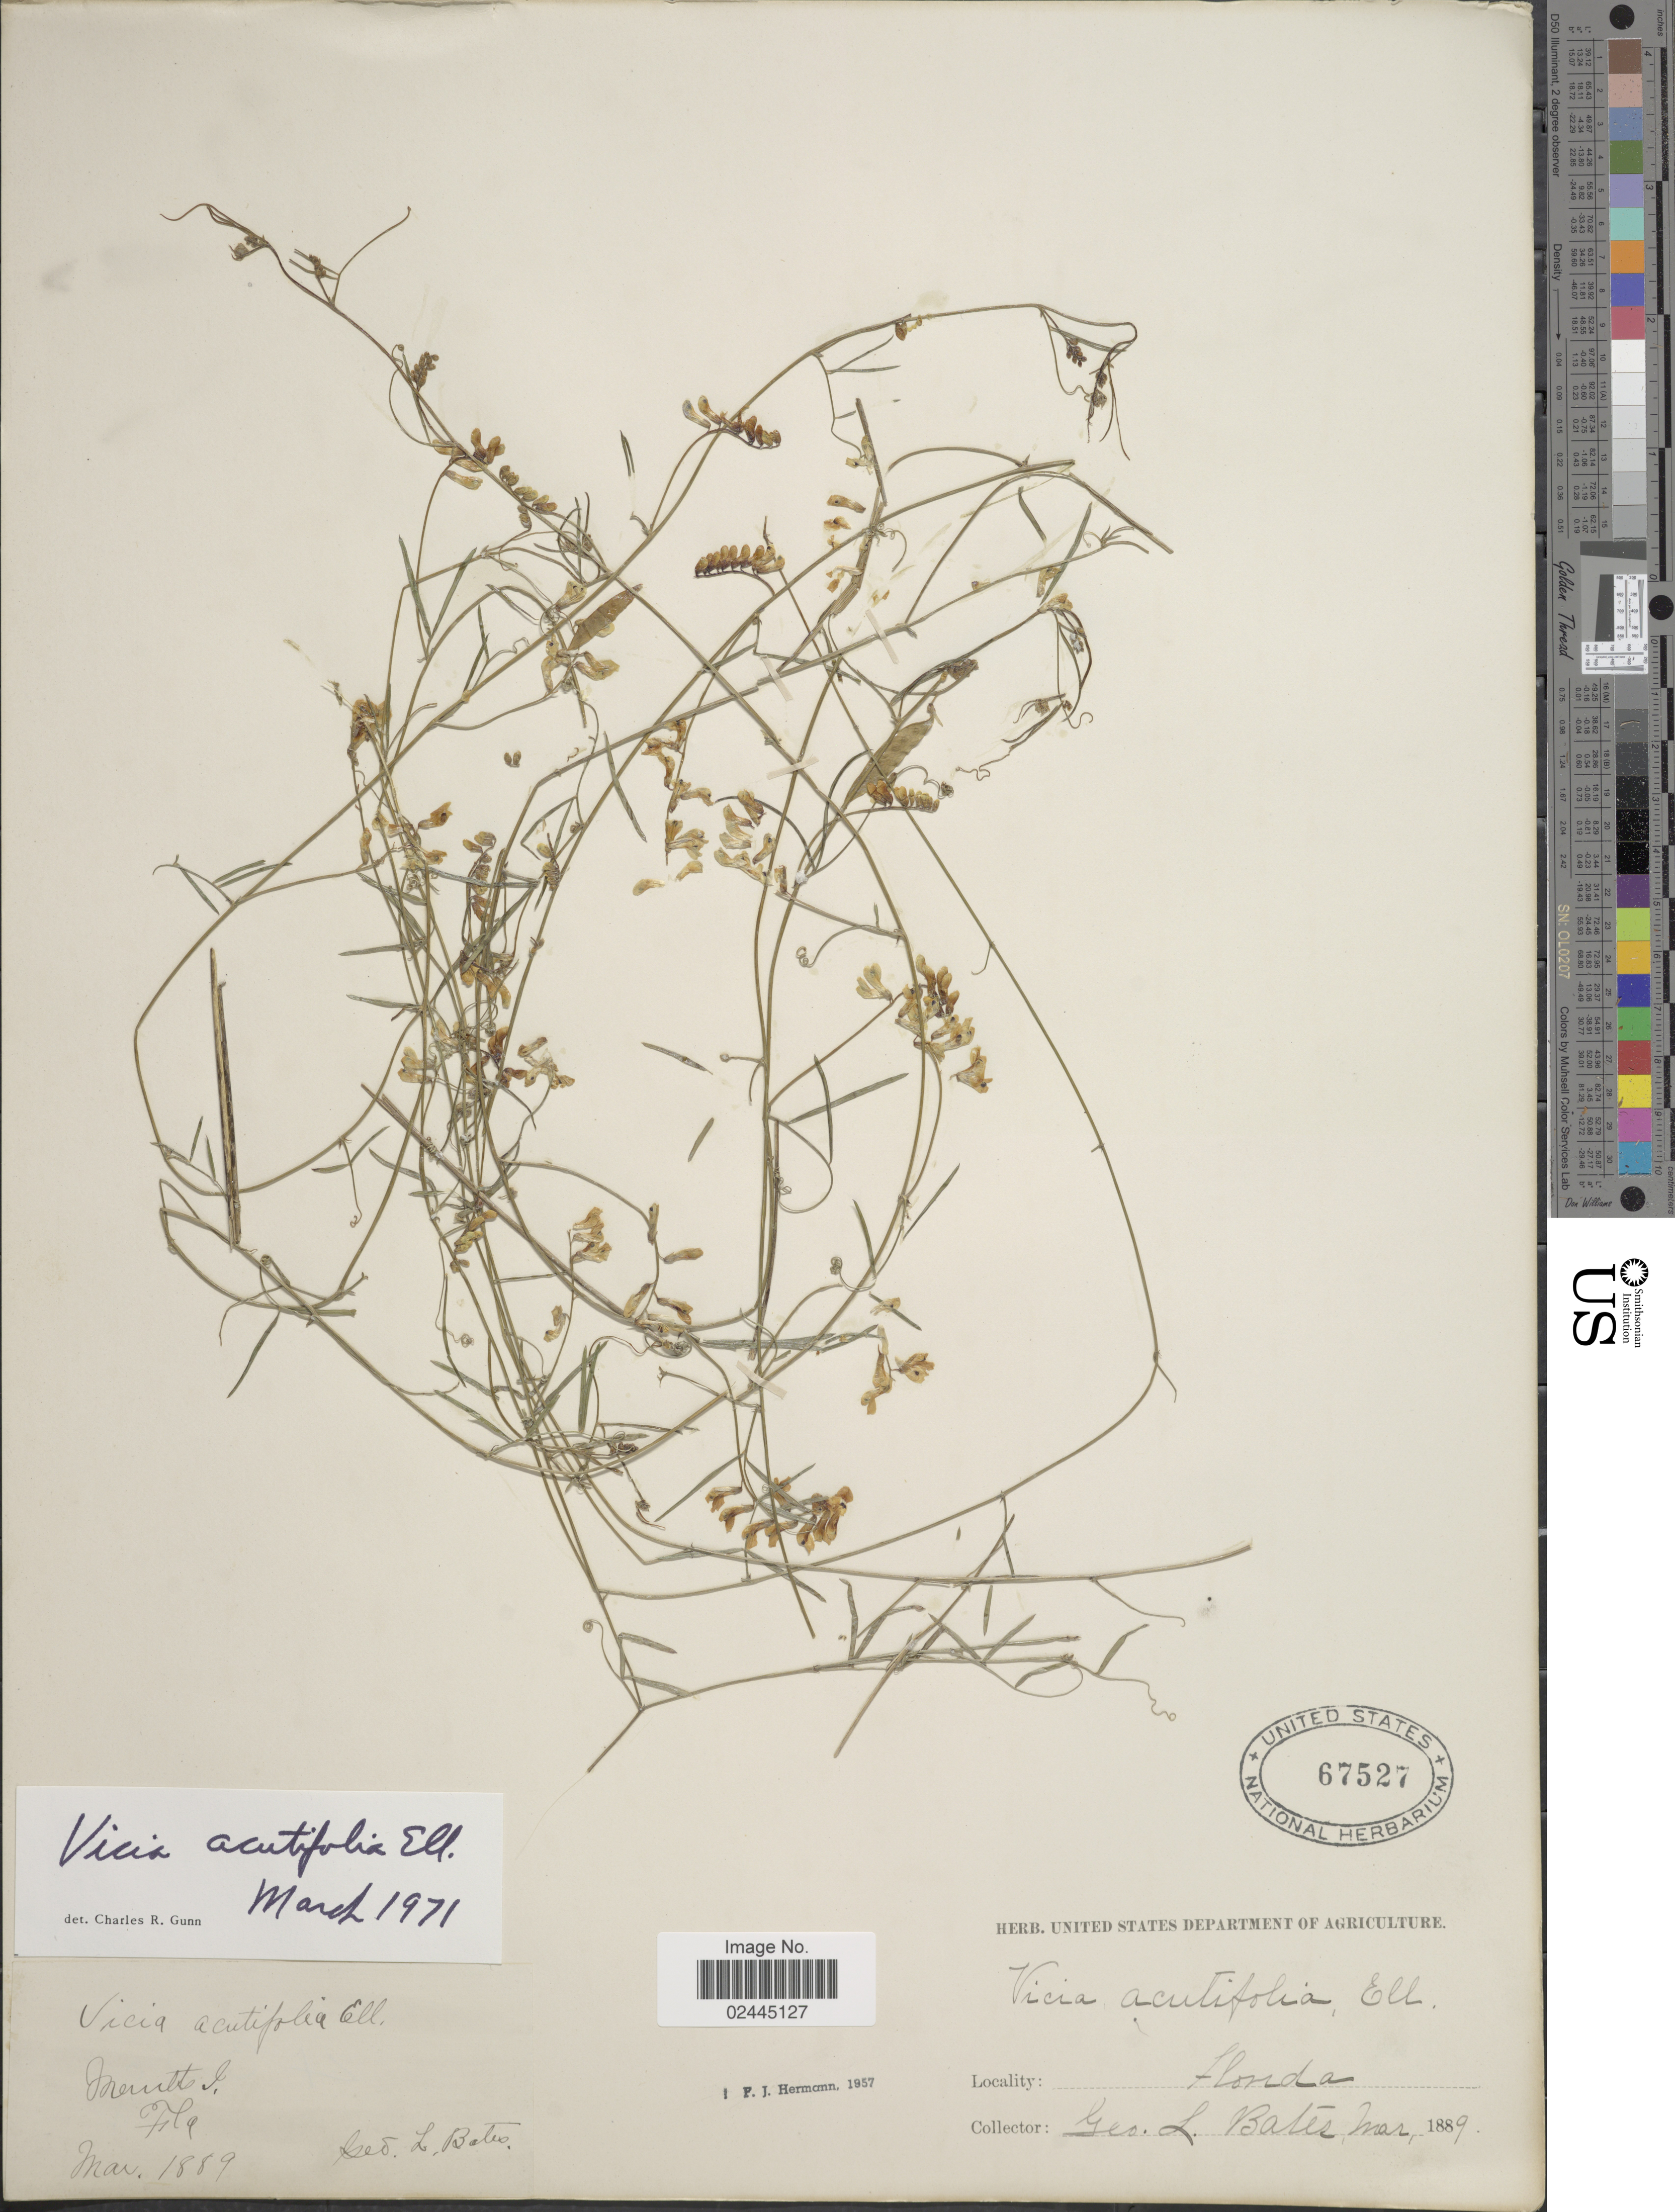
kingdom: Plantae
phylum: Tracheophyta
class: Magnoliopsida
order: Fabales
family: Fabaceae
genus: Vicia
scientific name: Vicia acutifolia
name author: Elliott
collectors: G. Bates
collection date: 1889-03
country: United States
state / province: Florida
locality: Merritts I.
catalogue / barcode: US 67527